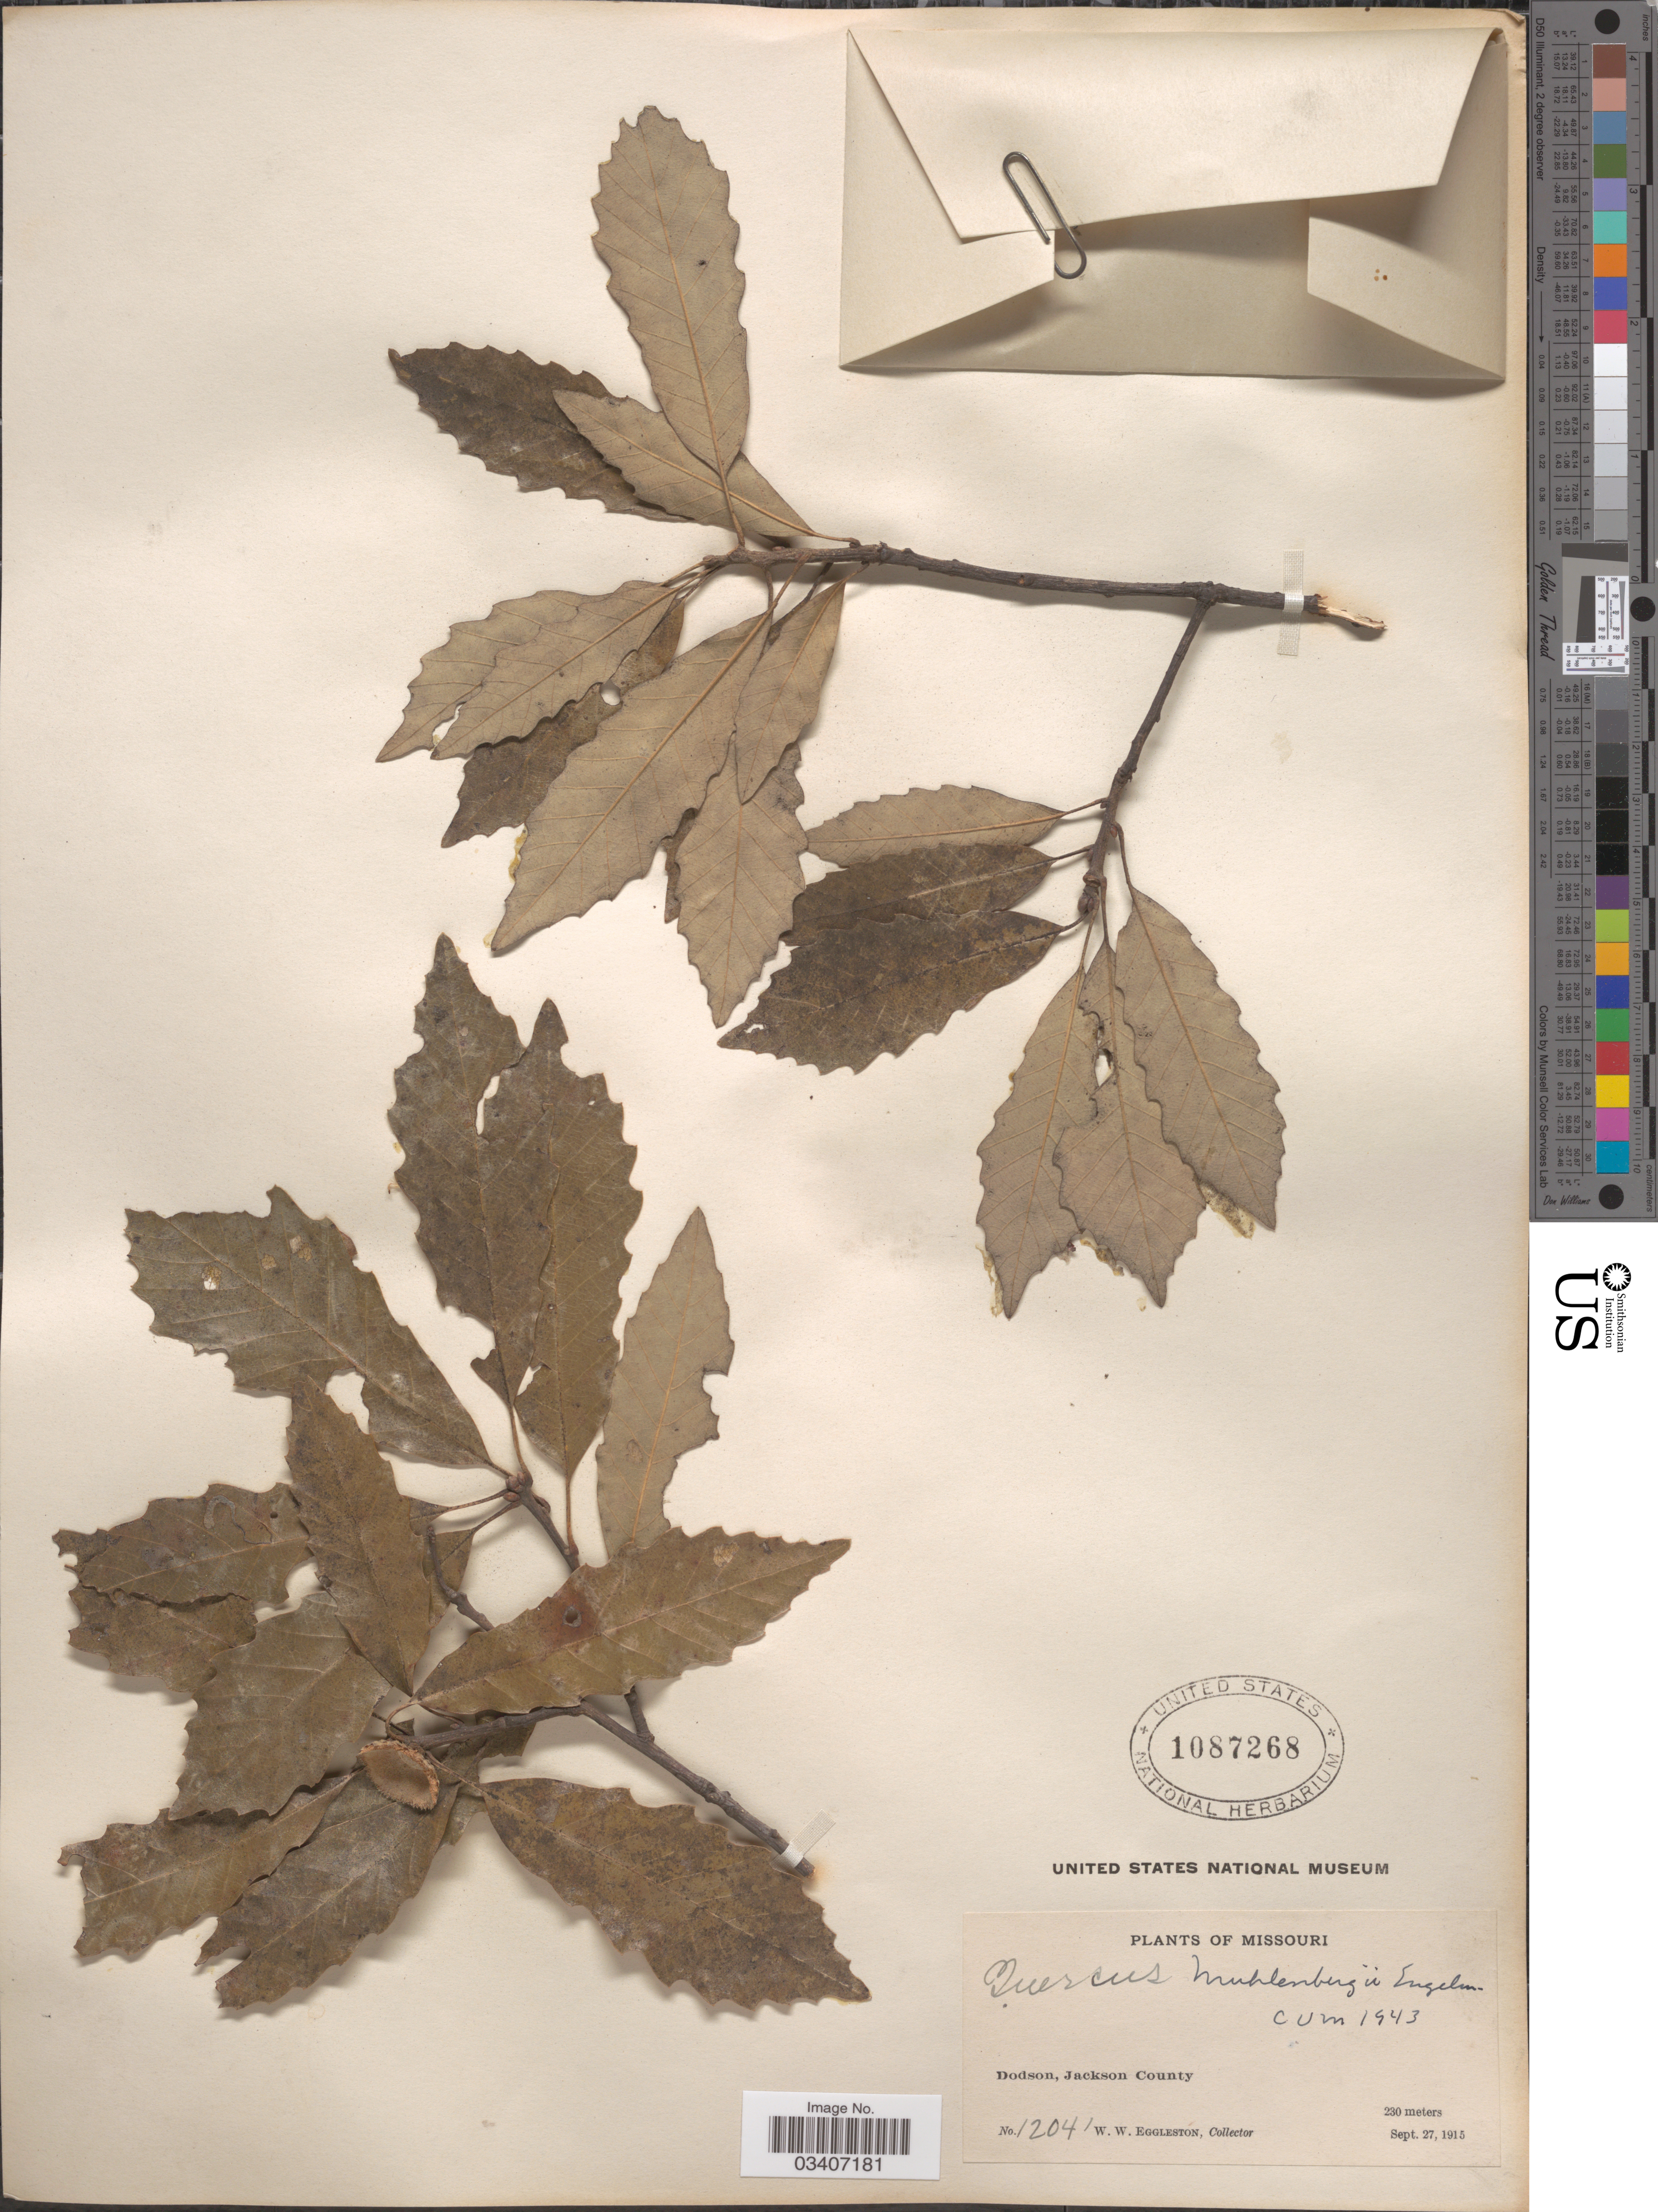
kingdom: Plantae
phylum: Tracheophyta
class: Magnoliopsida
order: Fagales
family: Fagaceae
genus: Quercus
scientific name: Quercus muehlenbergii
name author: Engelm.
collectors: W. W. Eggleston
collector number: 12041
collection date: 1915-07-27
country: United States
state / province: Missouri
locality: Dodson, Jackson County.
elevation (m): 230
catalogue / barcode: US 1087268